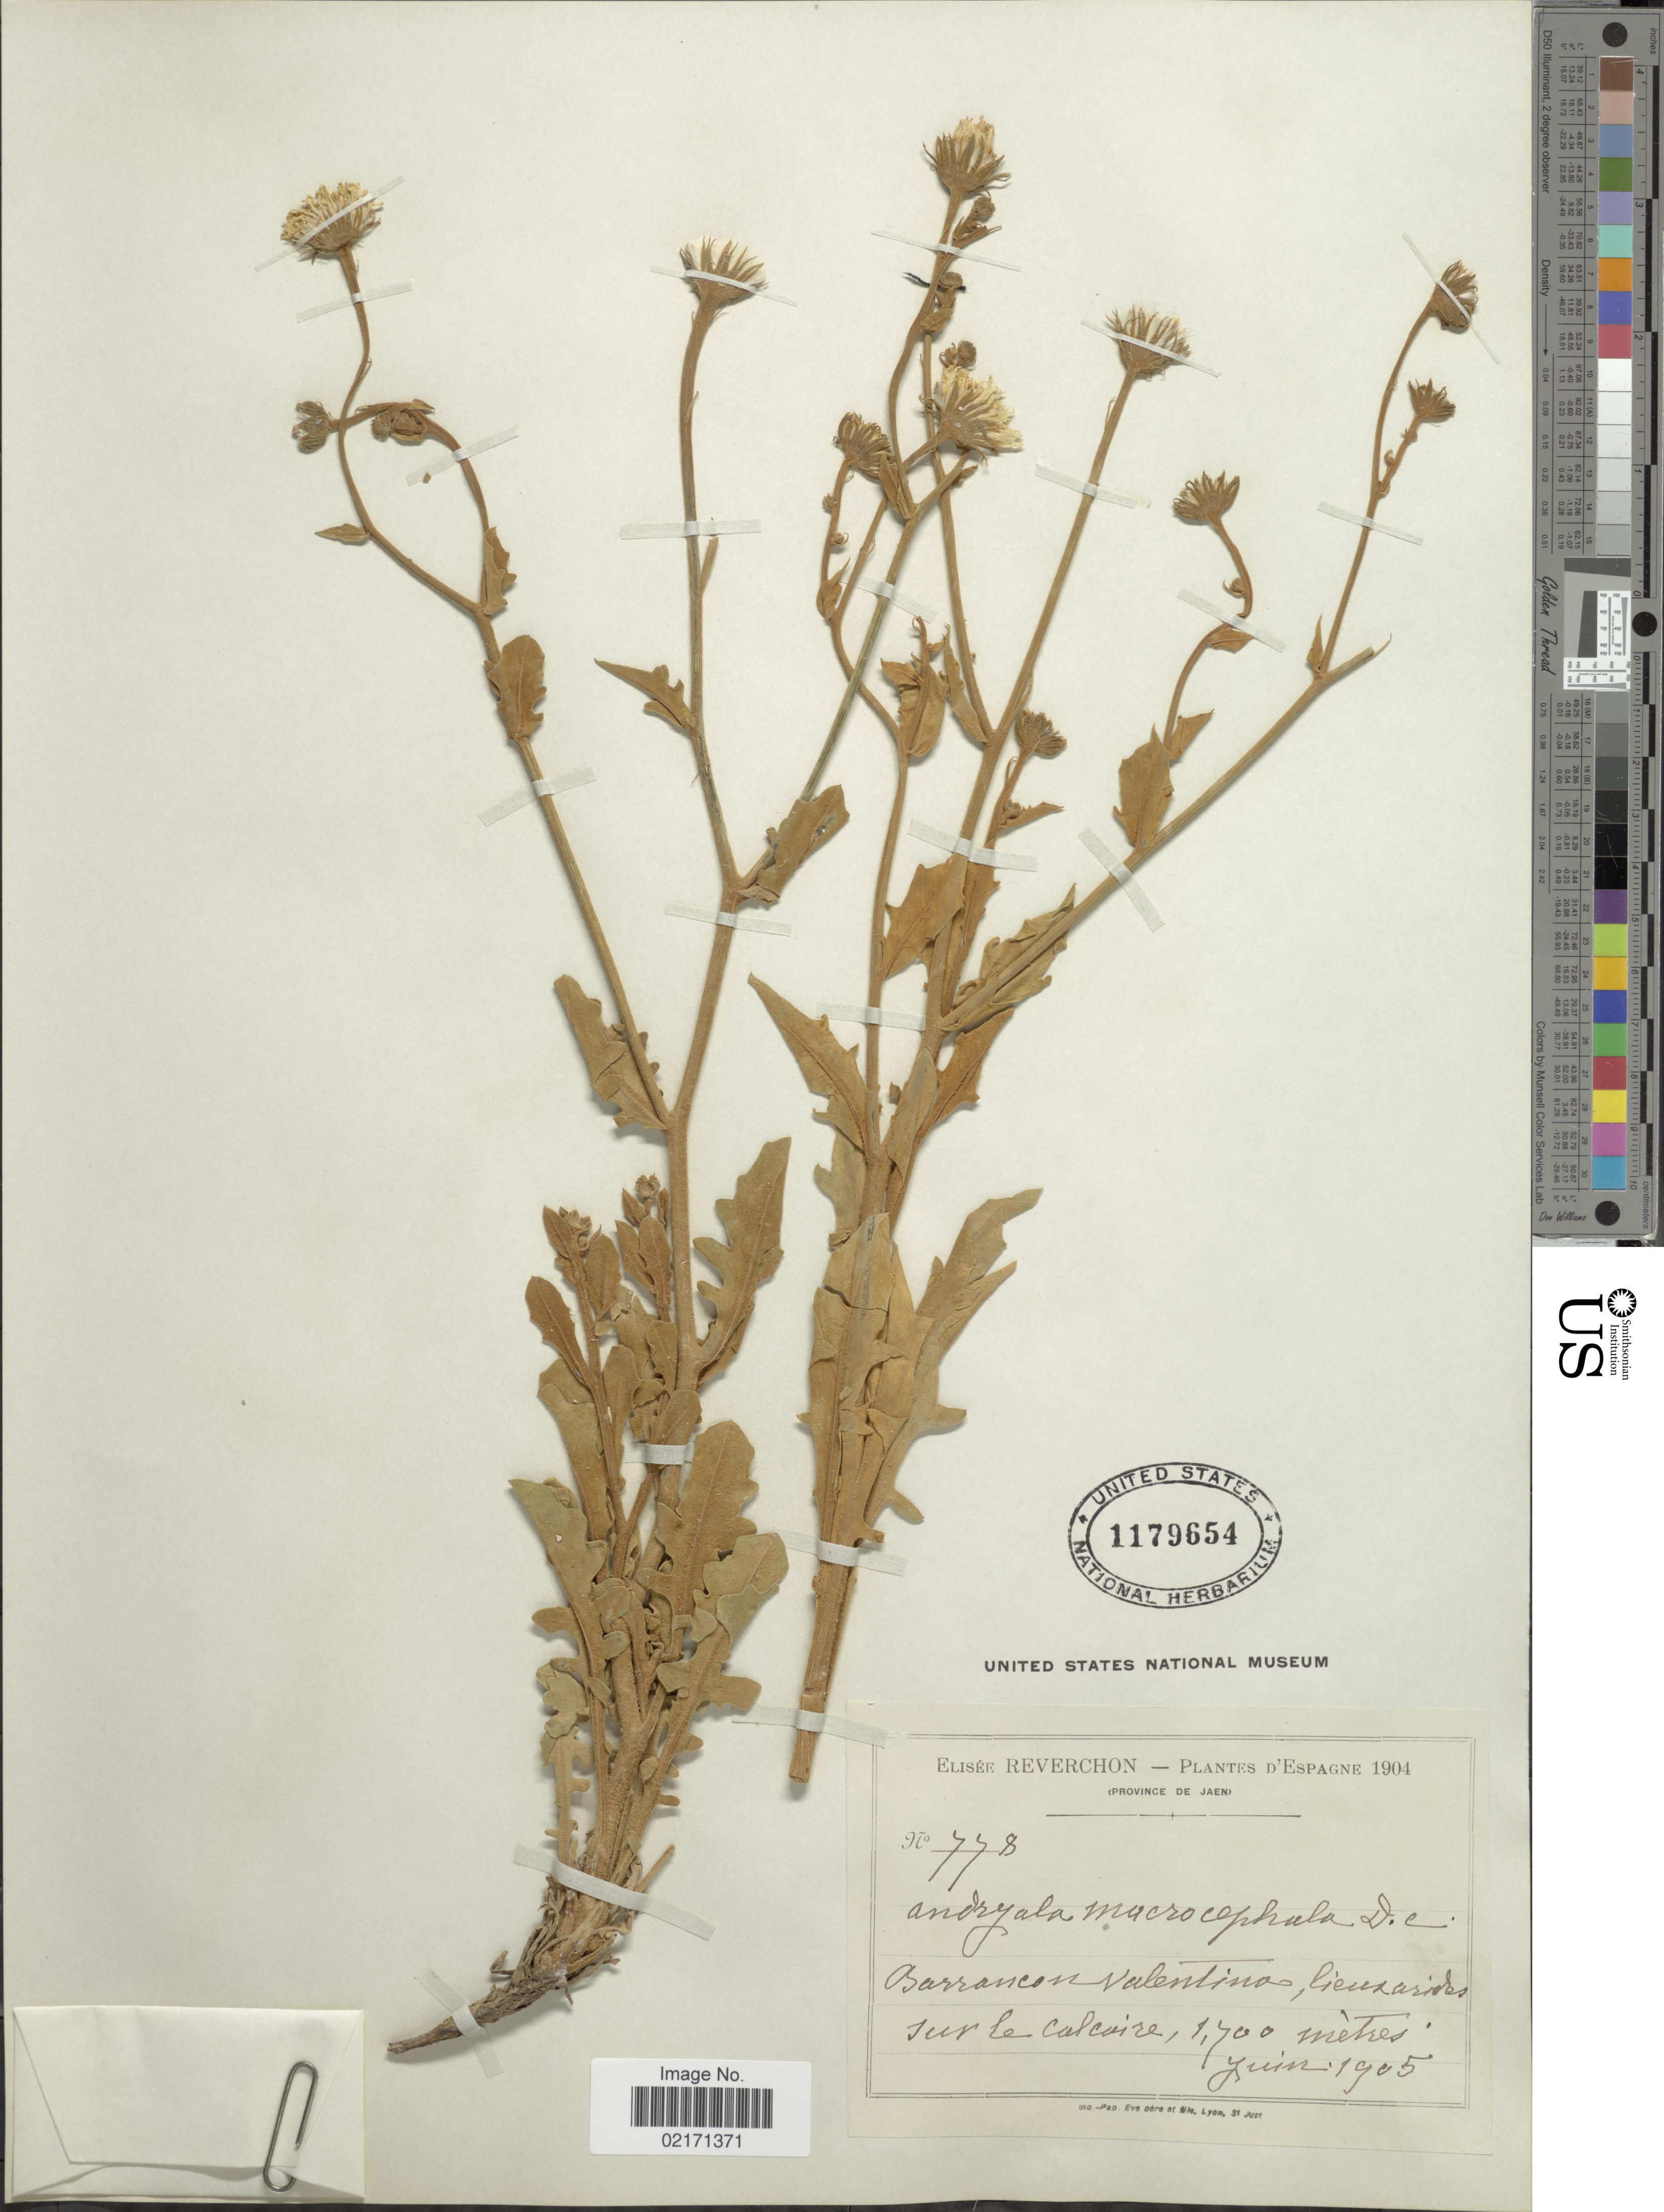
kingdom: Plantae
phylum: Tracheophyta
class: Magnoliopsida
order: Asterales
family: Asteraceae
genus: Andryala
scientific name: Andryala ragusina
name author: L.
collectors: E. Reverchon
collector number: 778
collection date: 1905-06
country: Spain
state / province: Andalucia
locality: Province de Jaen. Barrancon de Valentino, lieux arides, sur le calcaire.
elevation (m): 1700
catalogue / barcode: US 1179654